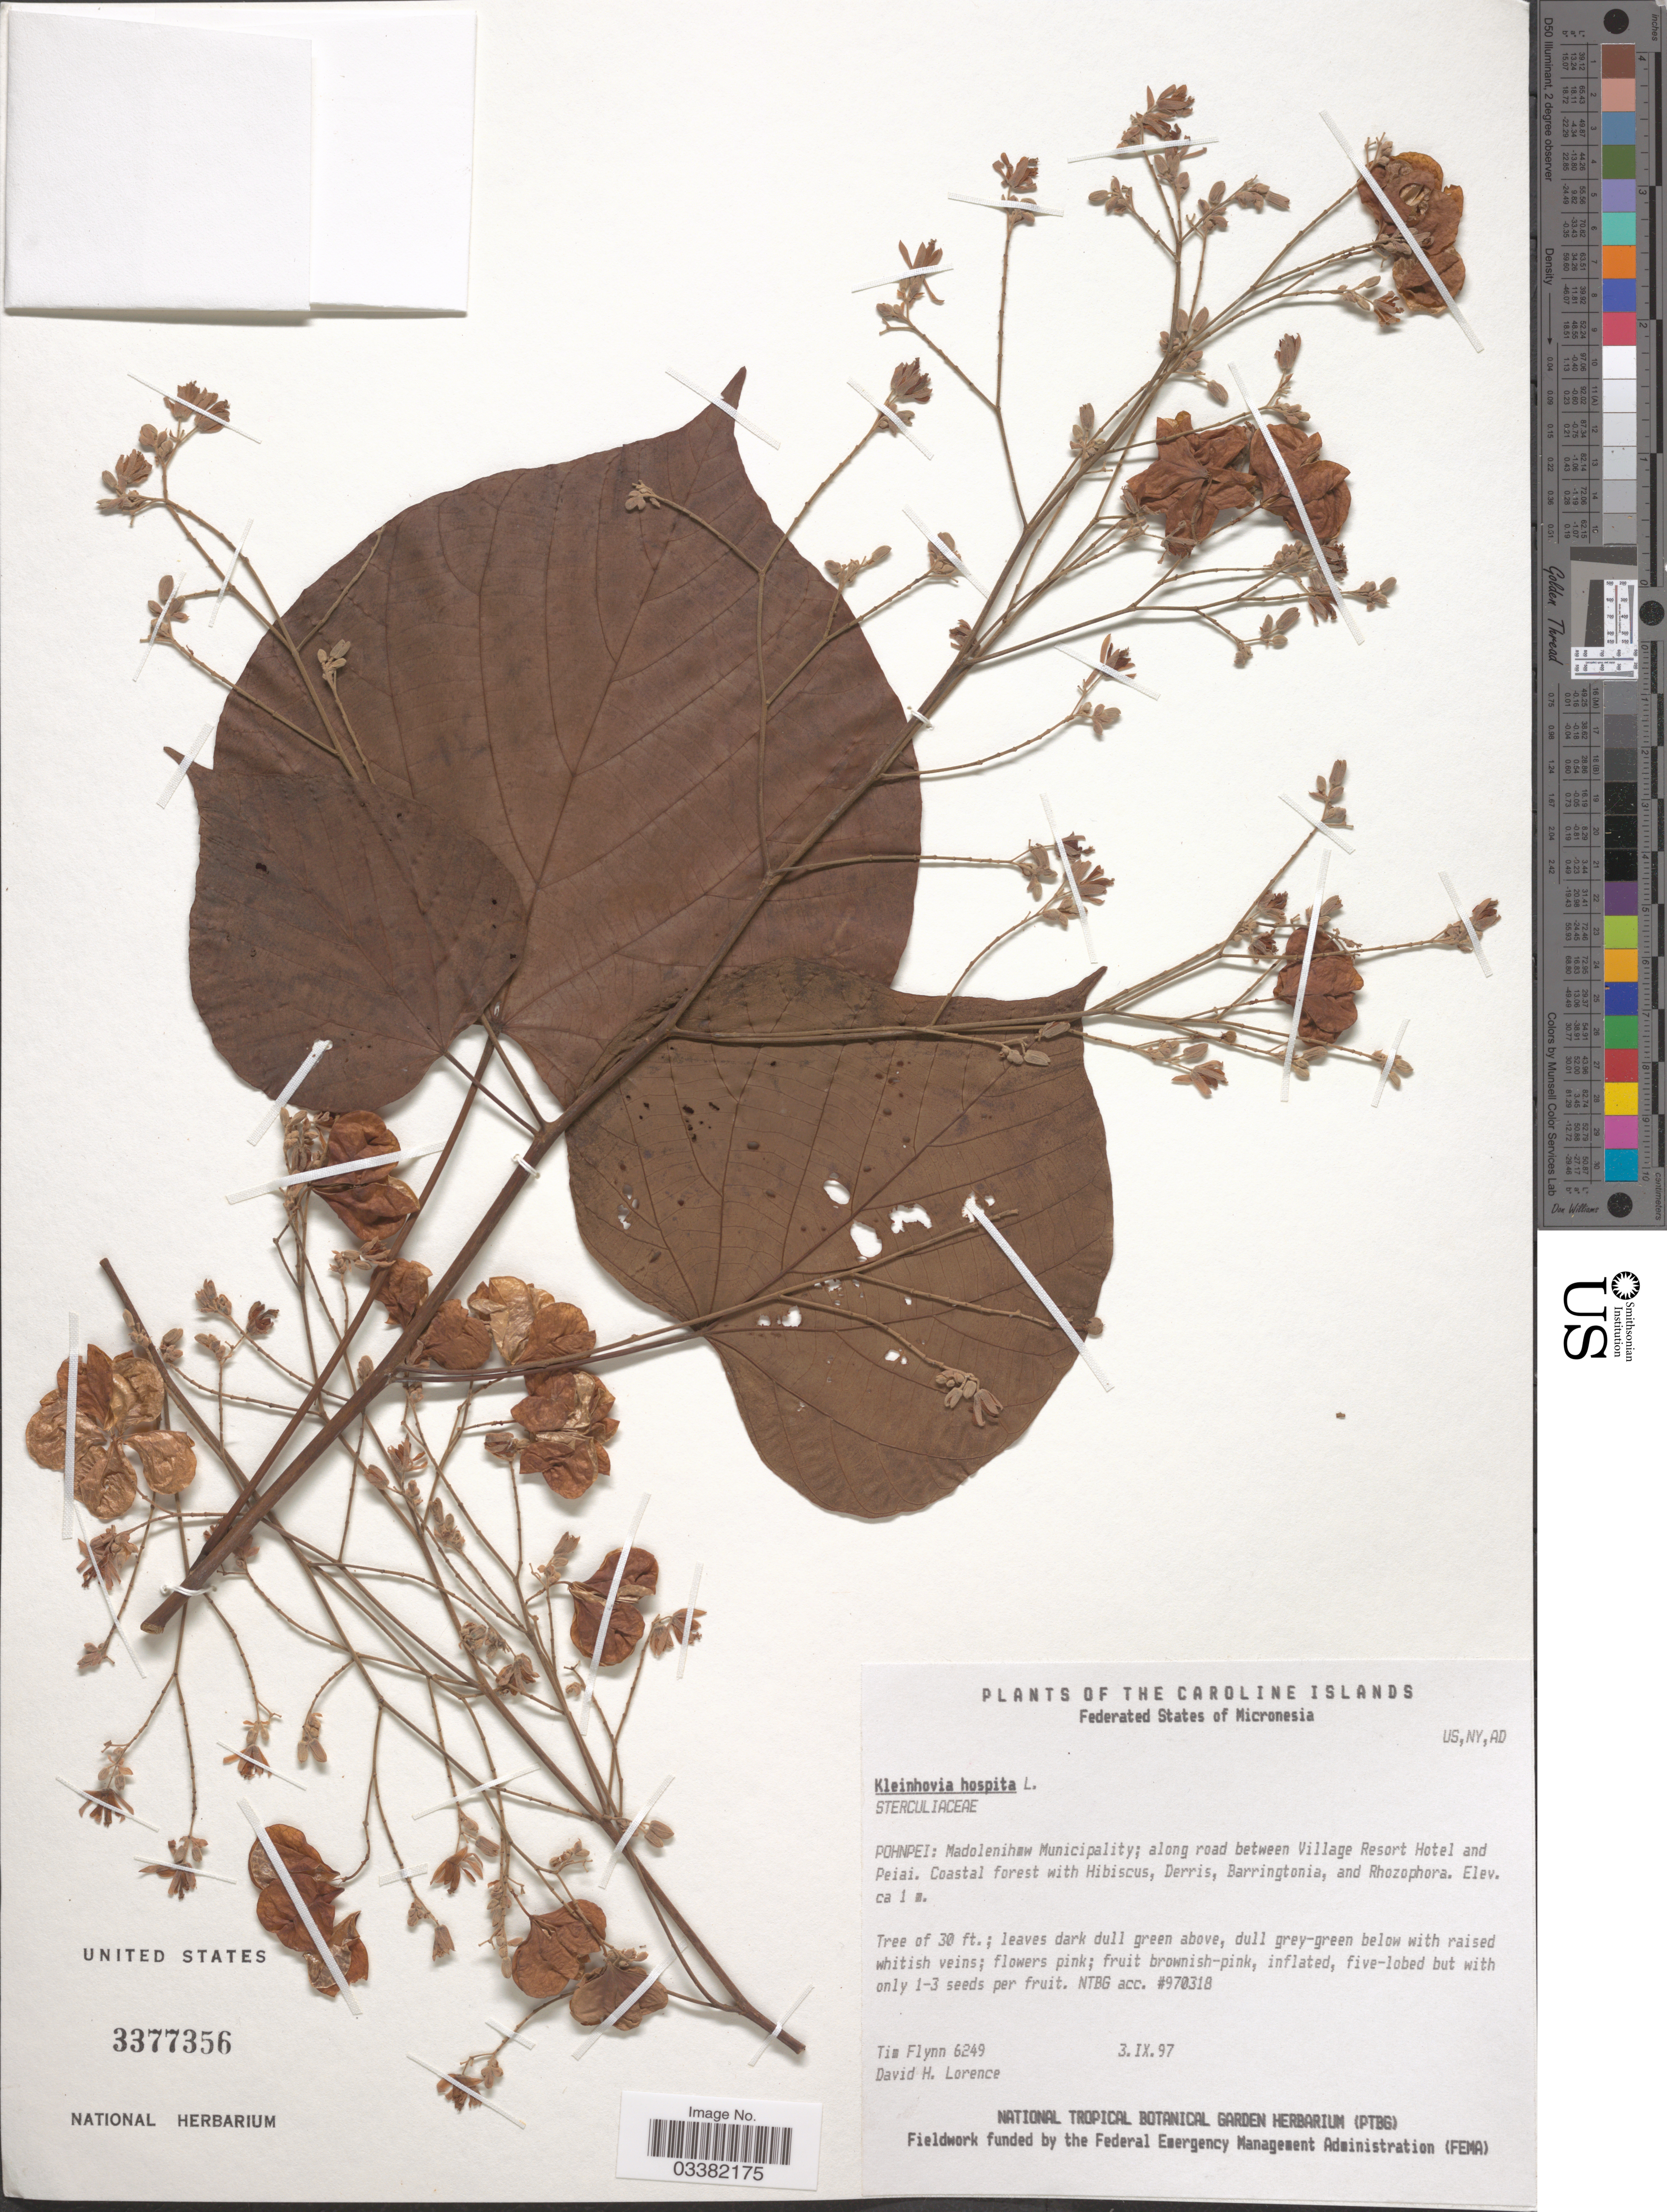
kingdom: Plantae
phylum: Tracheophyta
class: Magnoliopsida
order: Malvales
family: Malvaceae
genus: Kleinhovia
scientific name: Kleinhovia hospita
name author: L.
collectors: T. Flynn & D. Lorence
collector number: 6249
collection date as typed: Transcribed d/m/y: 3/9/97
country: Micronesia, Federated States of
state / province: Pohnpei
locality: The Caroline Islands. Madolenihaw Municipality; along road between Village Resort Hotel and Peiai.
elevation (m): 1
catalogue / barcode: US 3377356